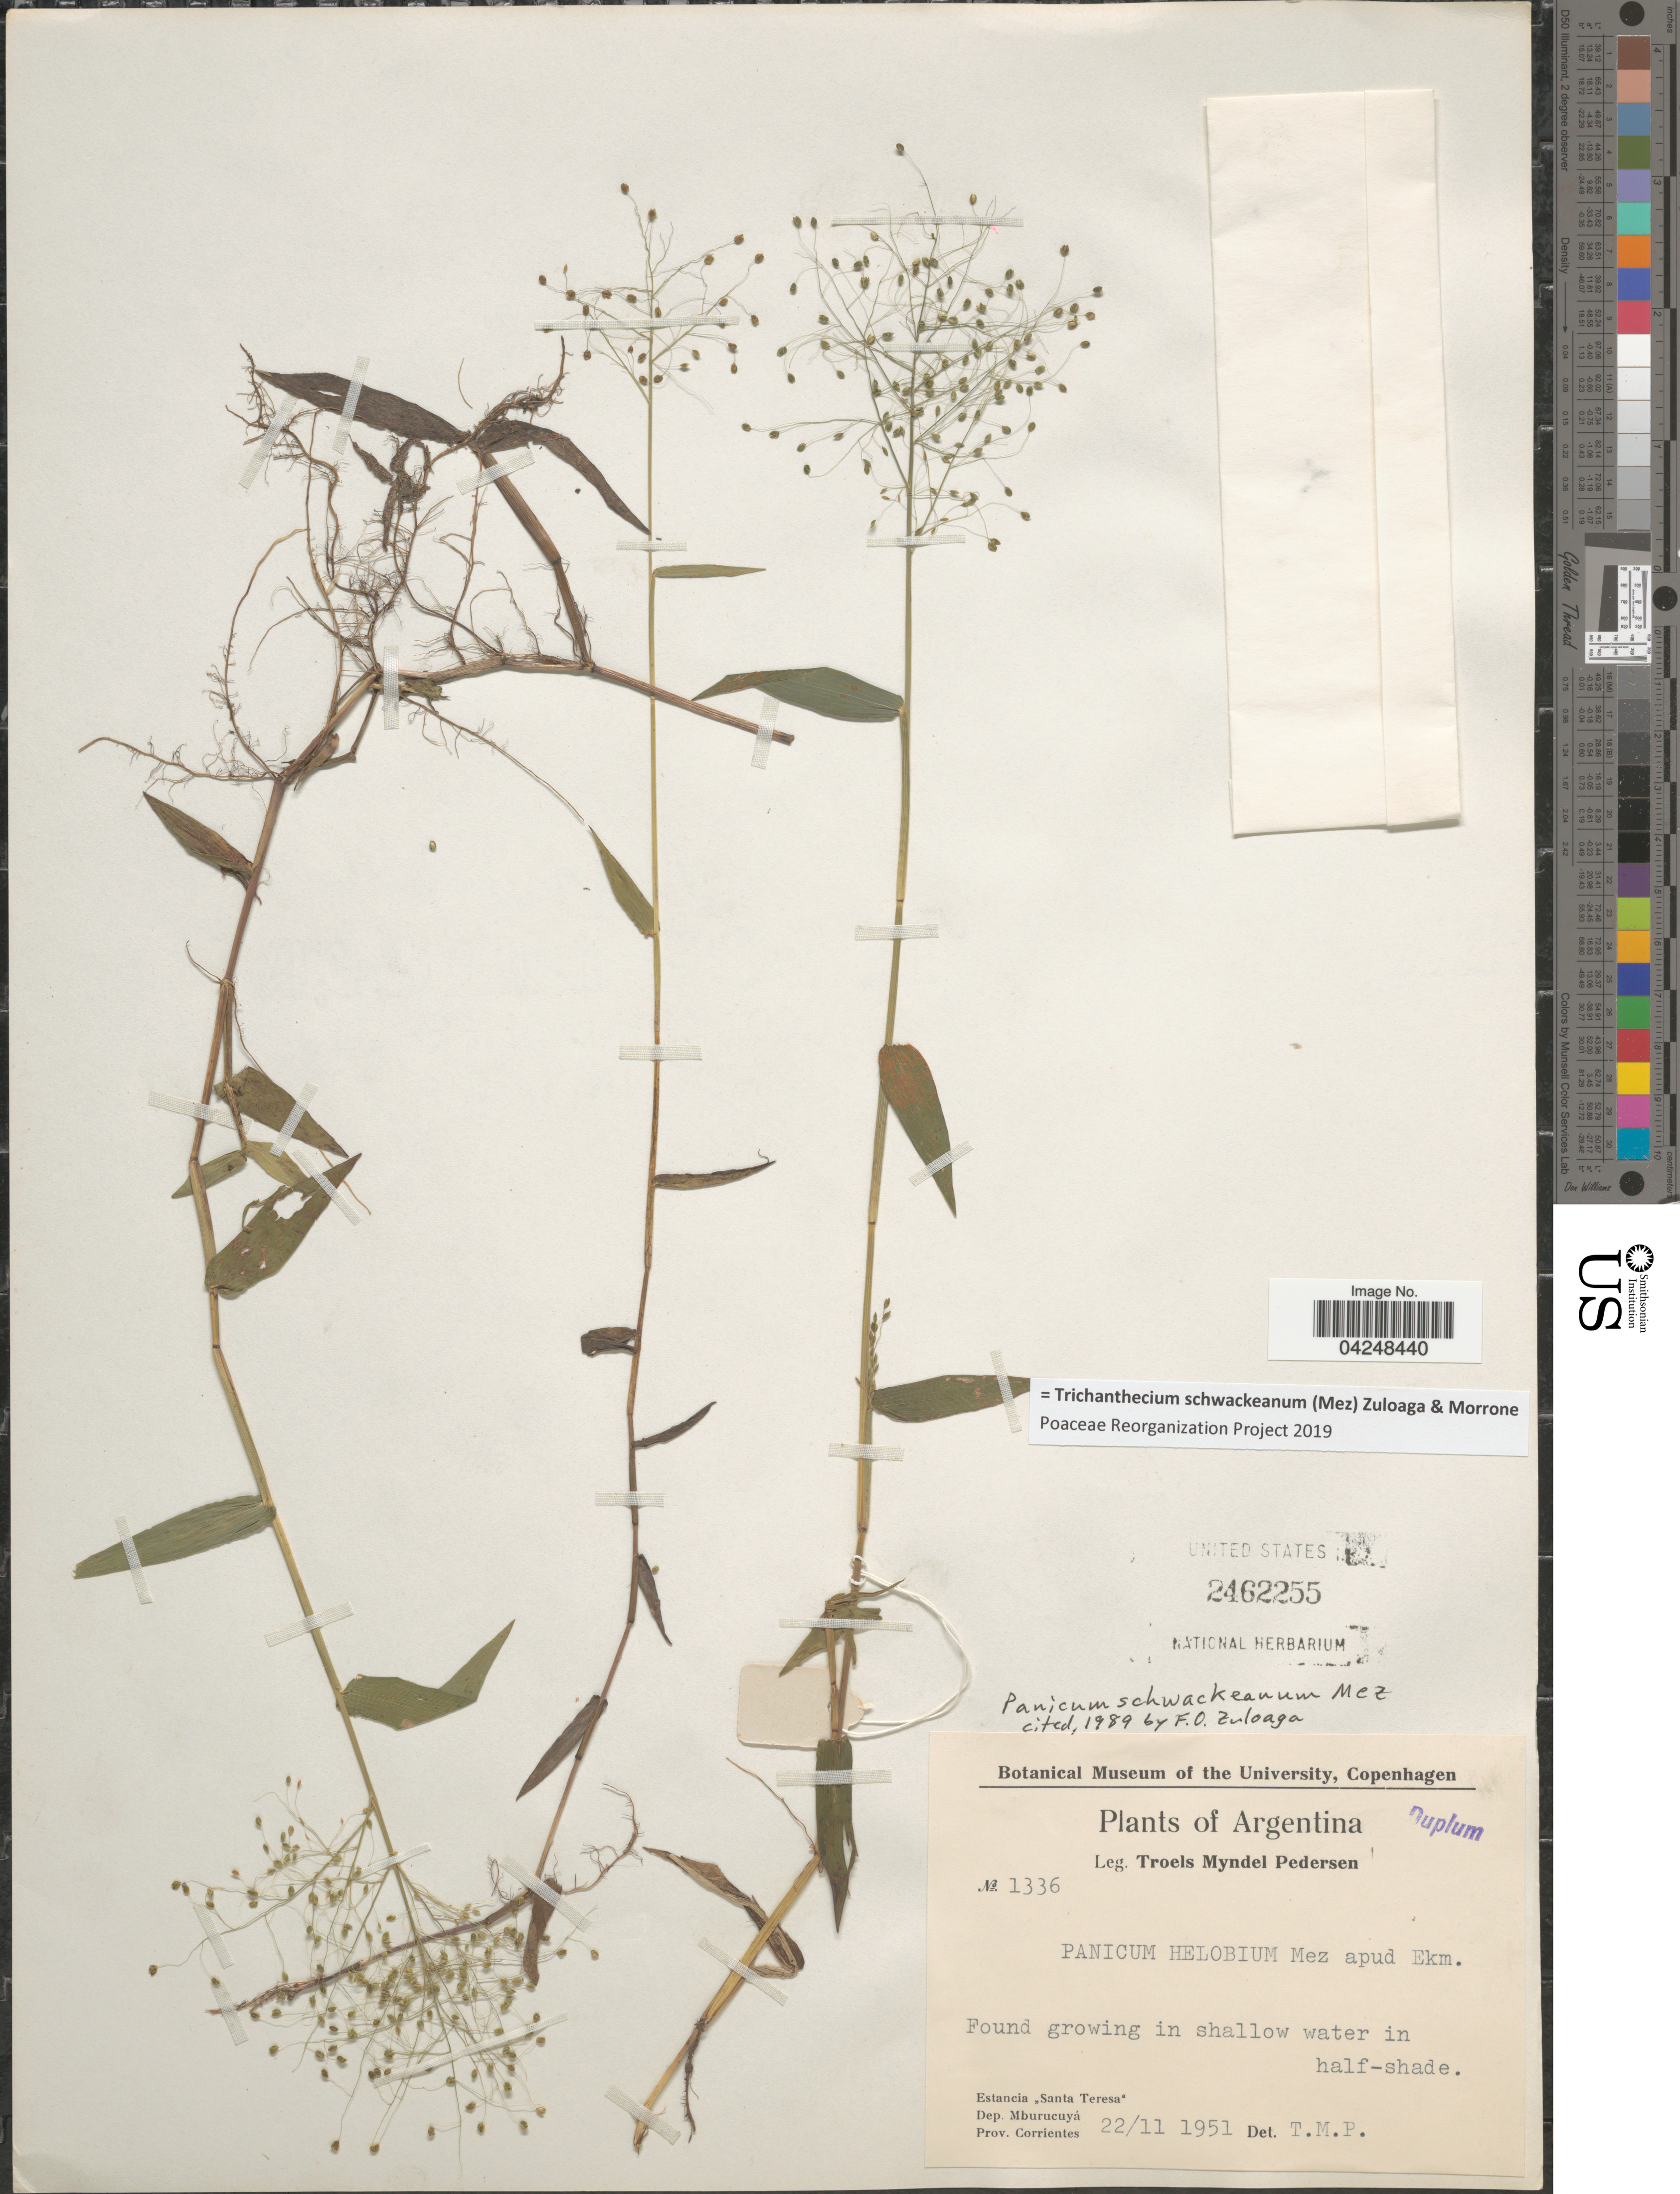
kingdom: Plantae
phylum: Tracheophyta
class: Liliopsida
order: Poales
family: Poaceae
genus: Trichanthecium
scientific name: Trichanthecium schwackeanum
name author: (Mez) Zuloaga & Morrone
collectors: T. Pederson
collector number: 1336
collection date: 1951-11-22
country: Argentina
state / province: Corrientes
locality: Estancia ,,Santa Teresa'. Dep. Mburucuyá.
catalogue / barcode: US 2462255